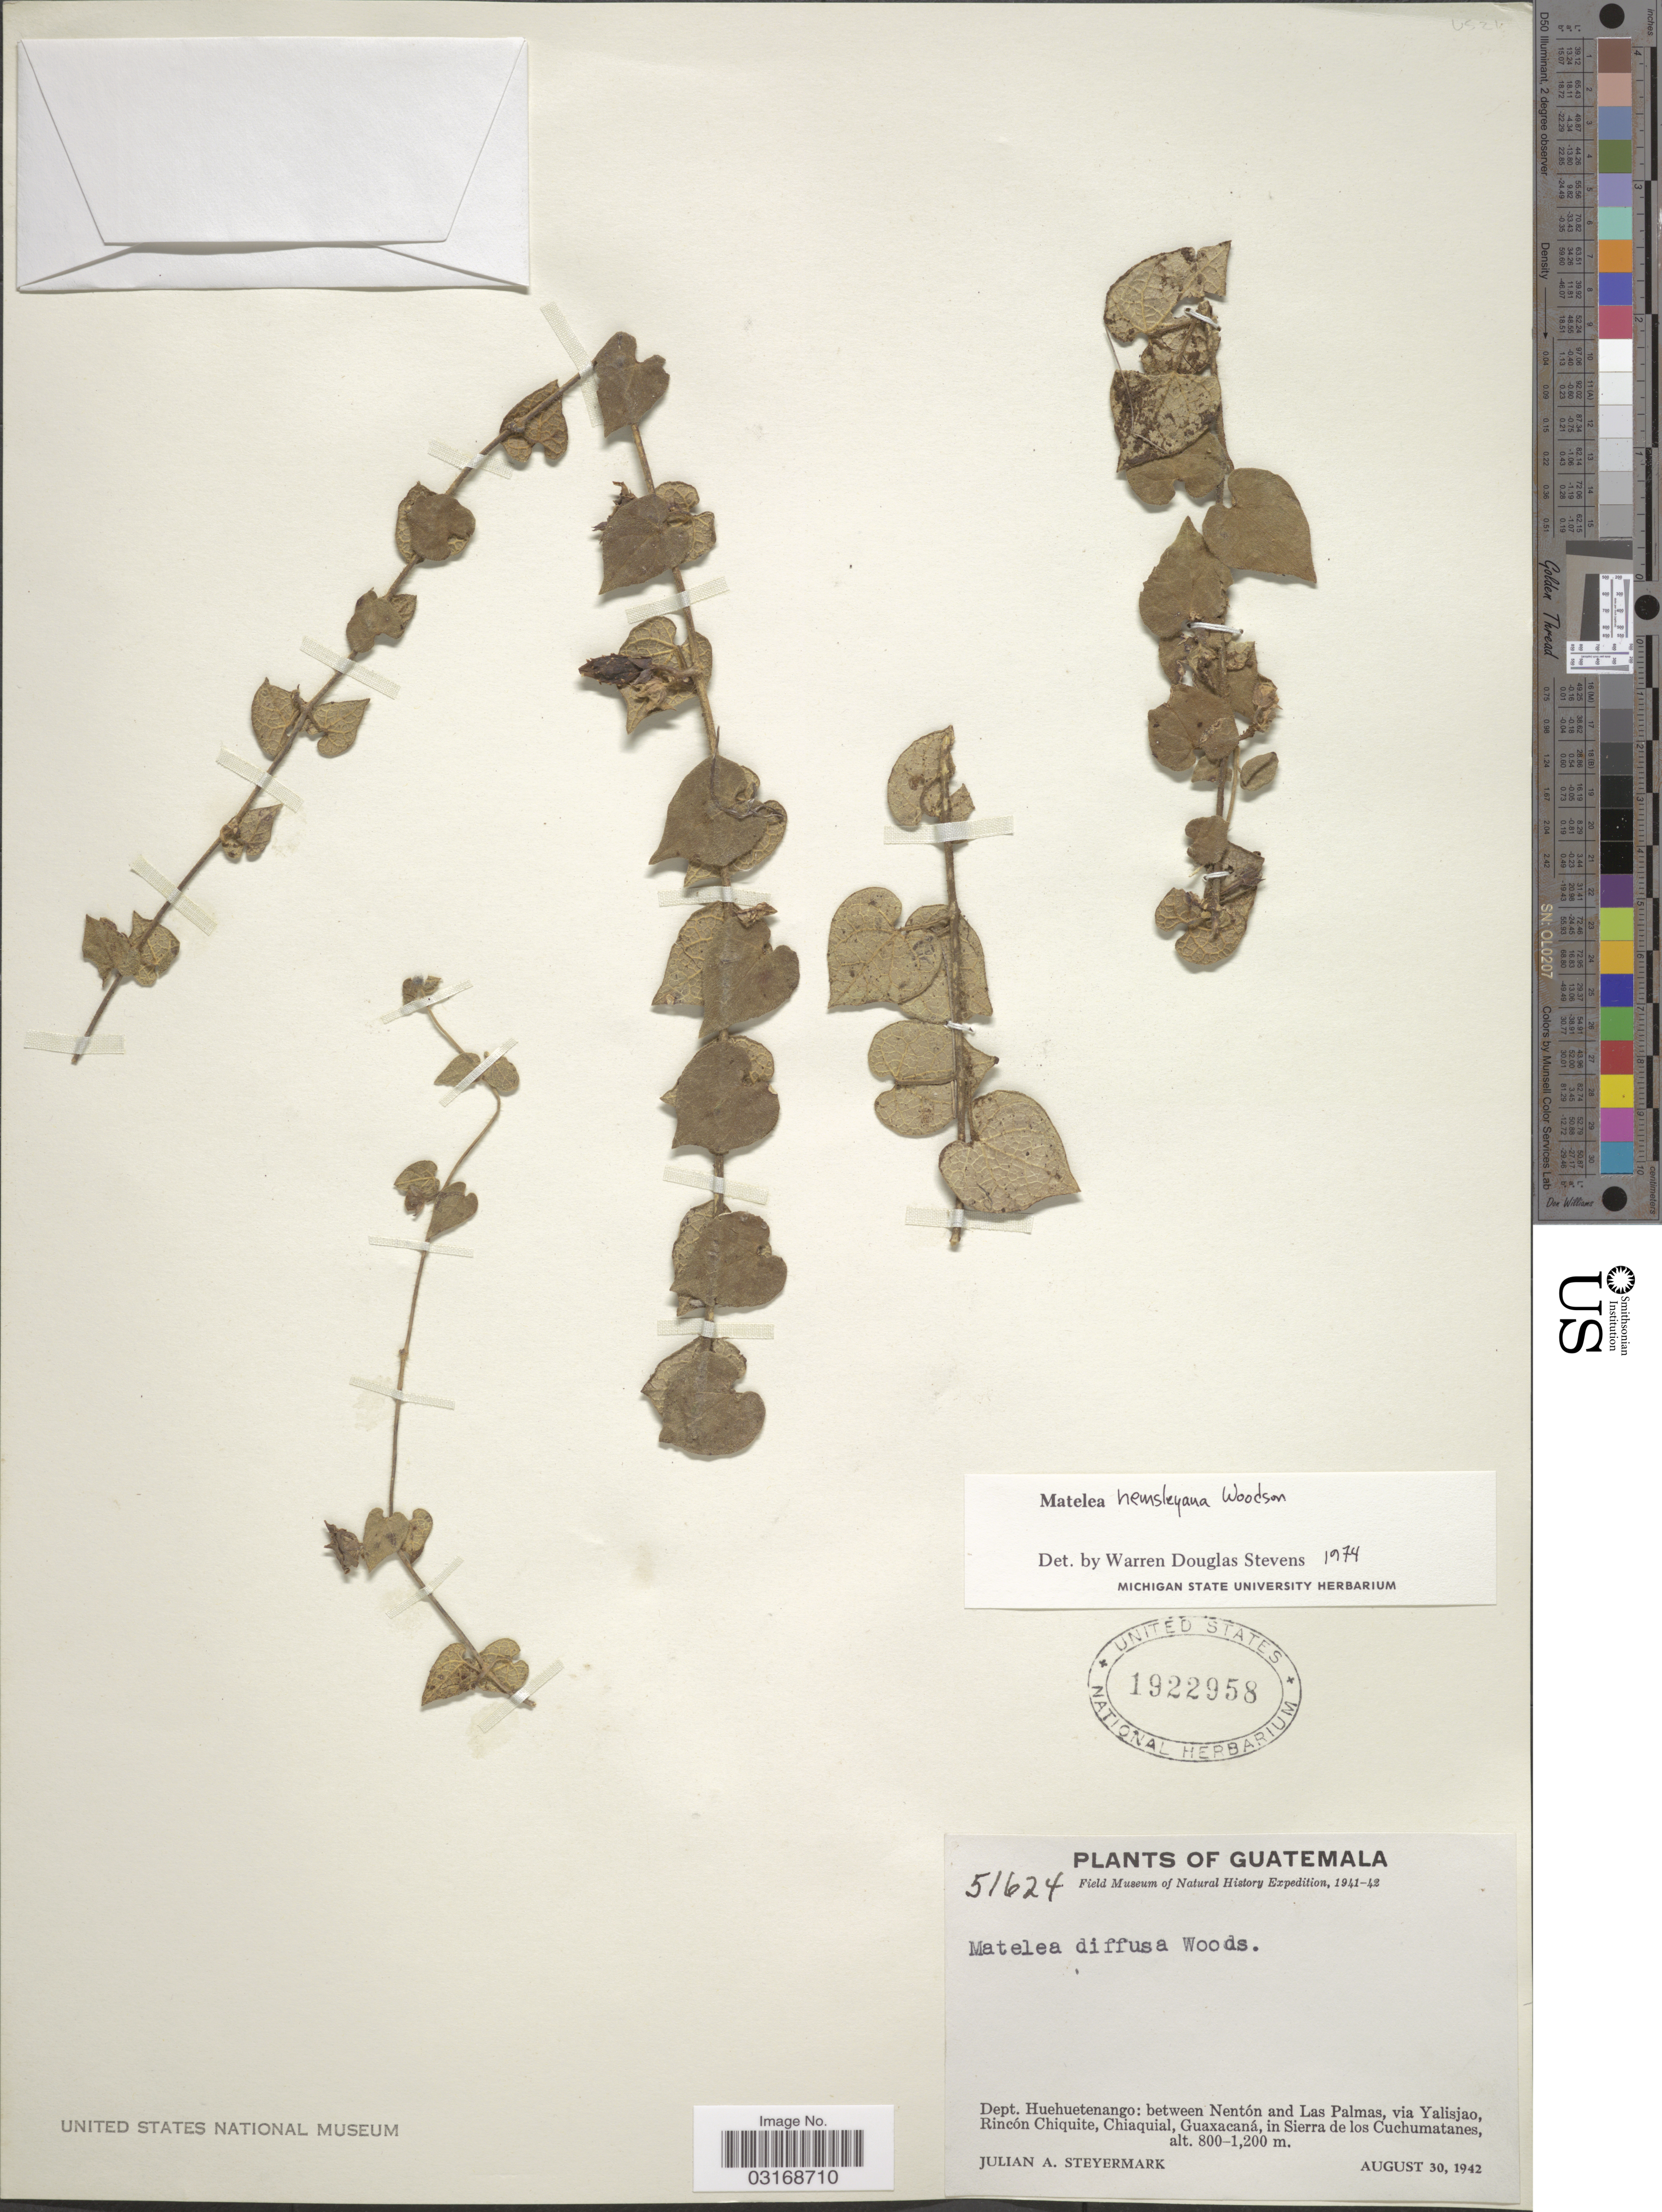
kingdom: Plantae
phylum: Tracheophyta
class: Magnoliopsida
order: Gentianales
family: Apocynaceae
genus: Matelea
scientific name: Matelea hemsleyana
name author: Woodson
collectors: J. Steyermark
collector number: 51624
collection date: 1942-08-30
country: Guatemala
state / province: Huehuetenango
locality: Dept. Huehuetenango: between Nentón and Las Palmas, via Yalisjao, Rincón Chiquite, Chiaquial, Guaxacaná, in Sierra de los Cuchumatanes.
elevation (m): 800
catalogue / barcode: US 1922958